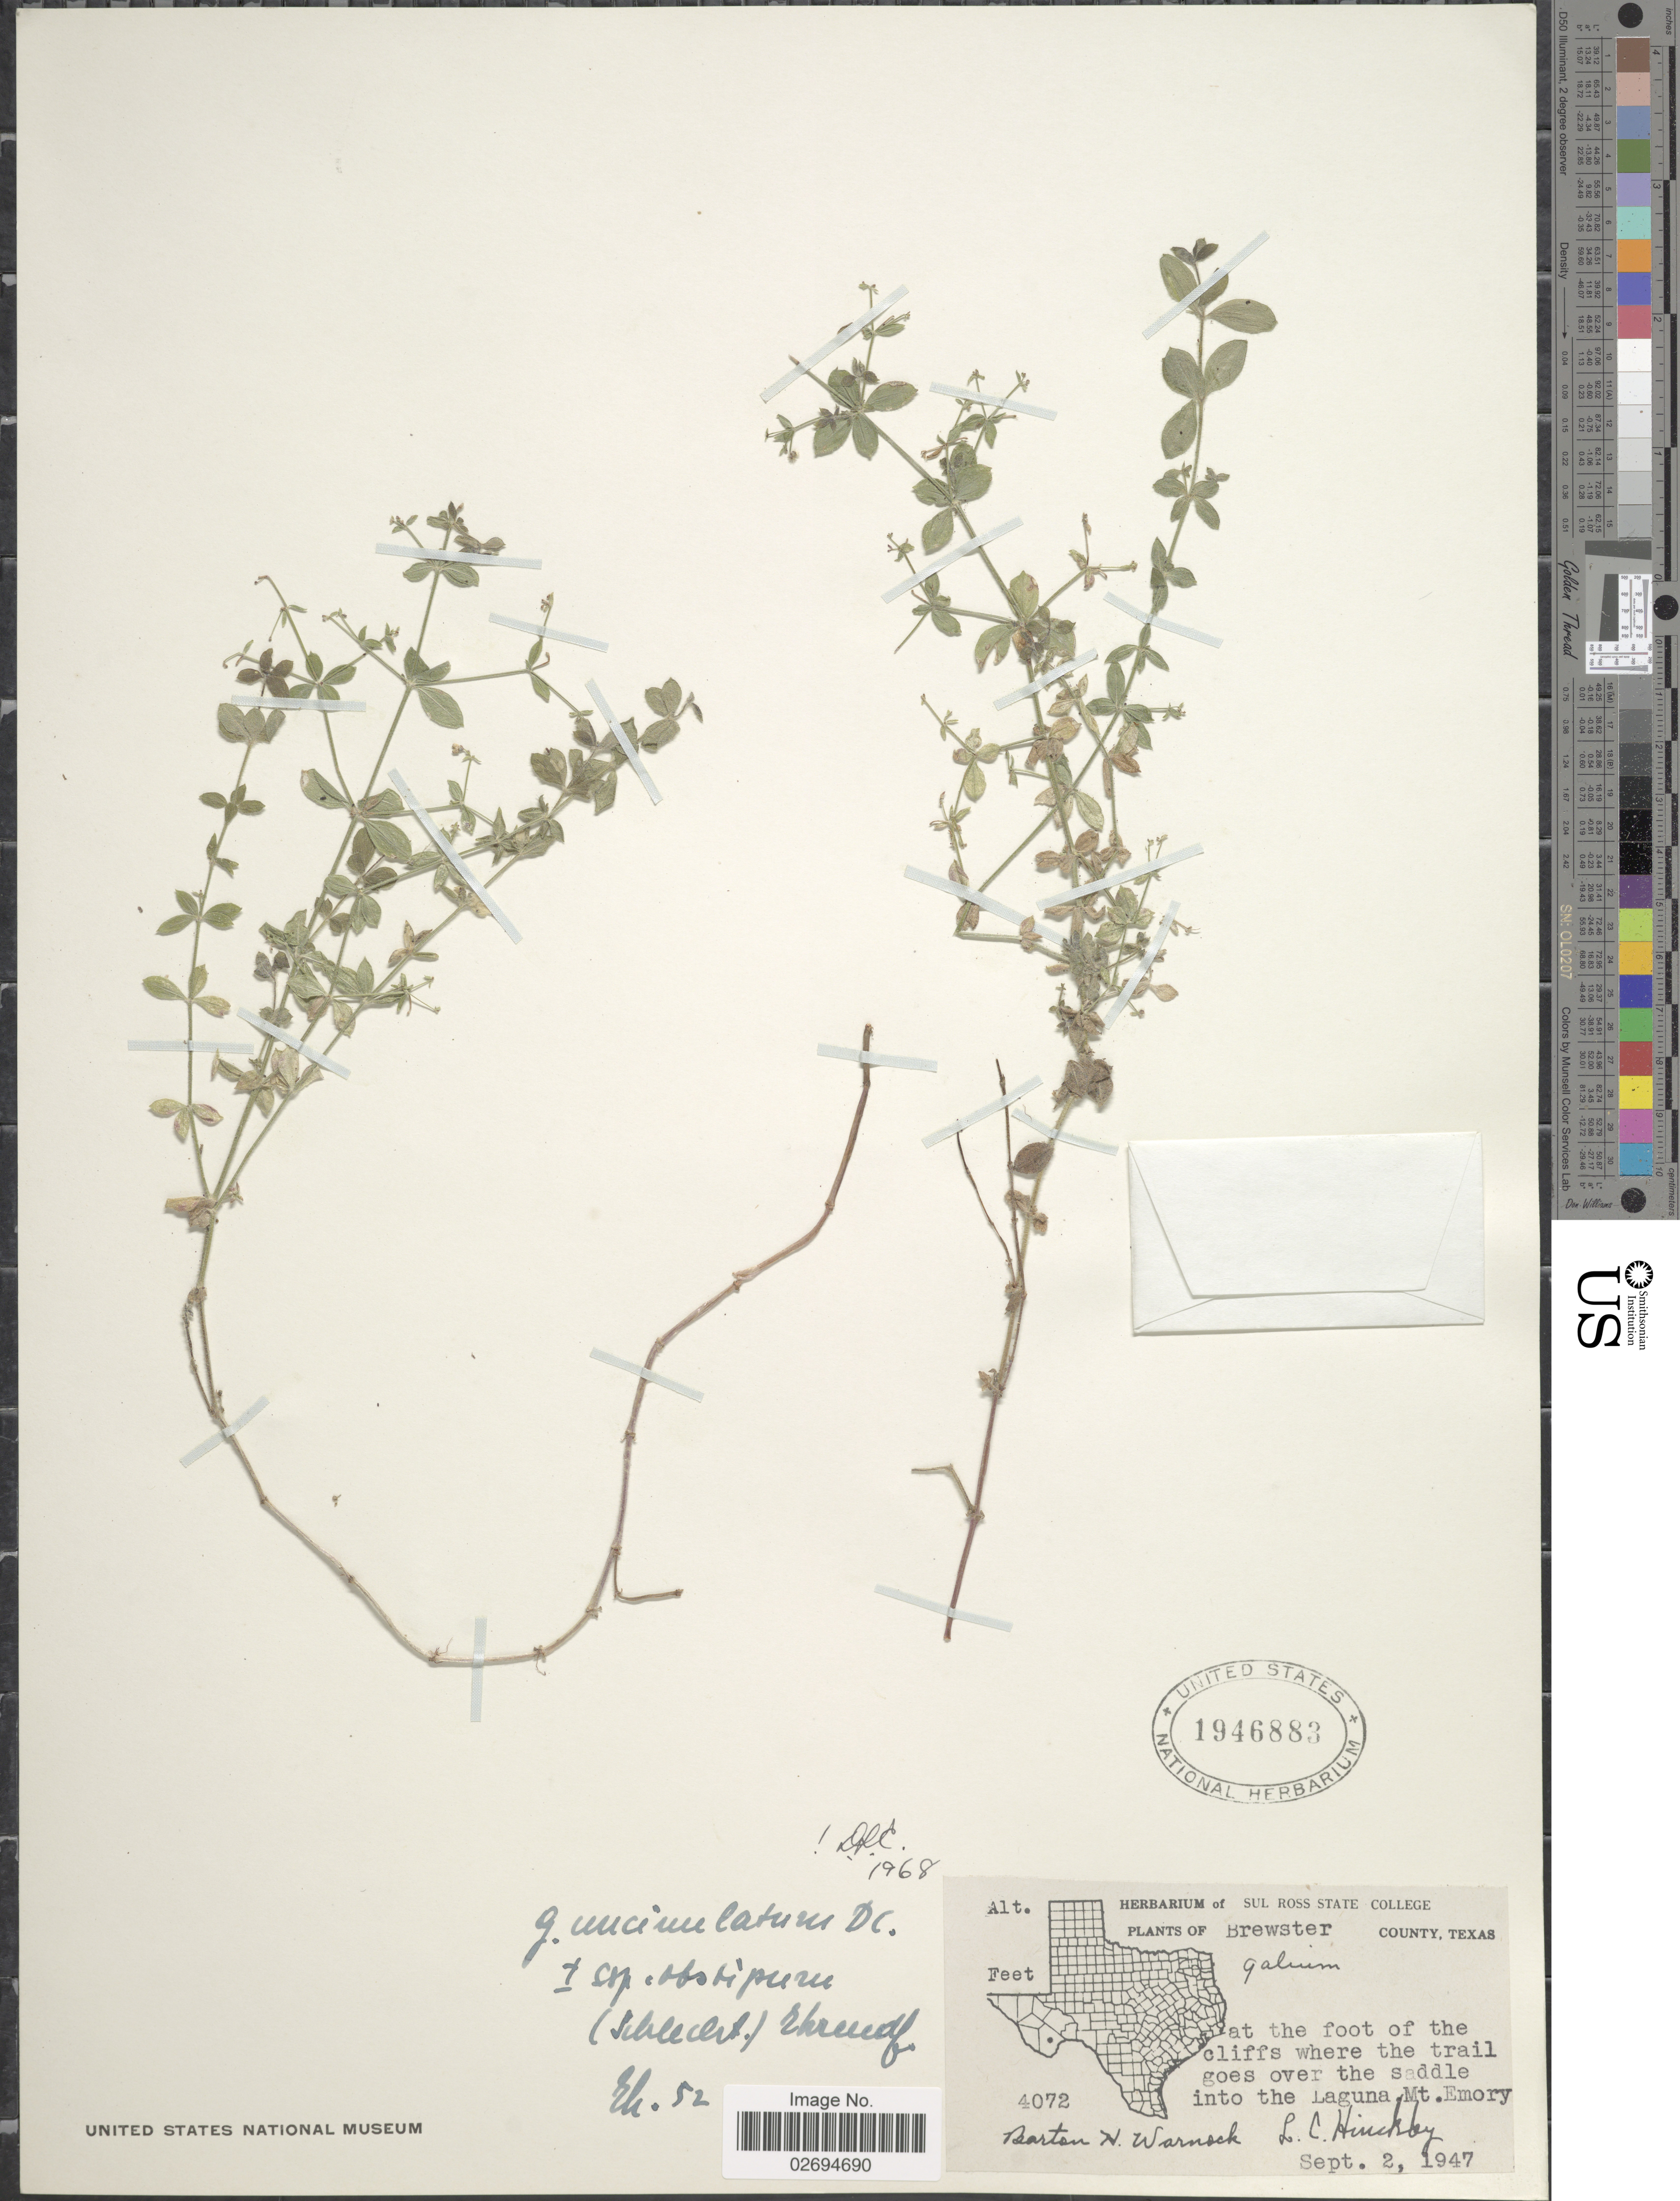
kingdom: Plantae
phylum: Tracheophyta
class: Magnoliopsida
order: Gentianales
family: Rubiaceae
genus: Galium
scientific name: Galium uncinulatum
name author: DC.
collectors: B. H. Warnock & L. Hinckley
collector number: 4072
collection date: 1947-09-02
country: United States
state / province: Texas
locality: Brewster County, at the foot of the cliffs where the trail goes over the saddle into the Laguna Mt Emory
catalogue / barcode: US 1946883